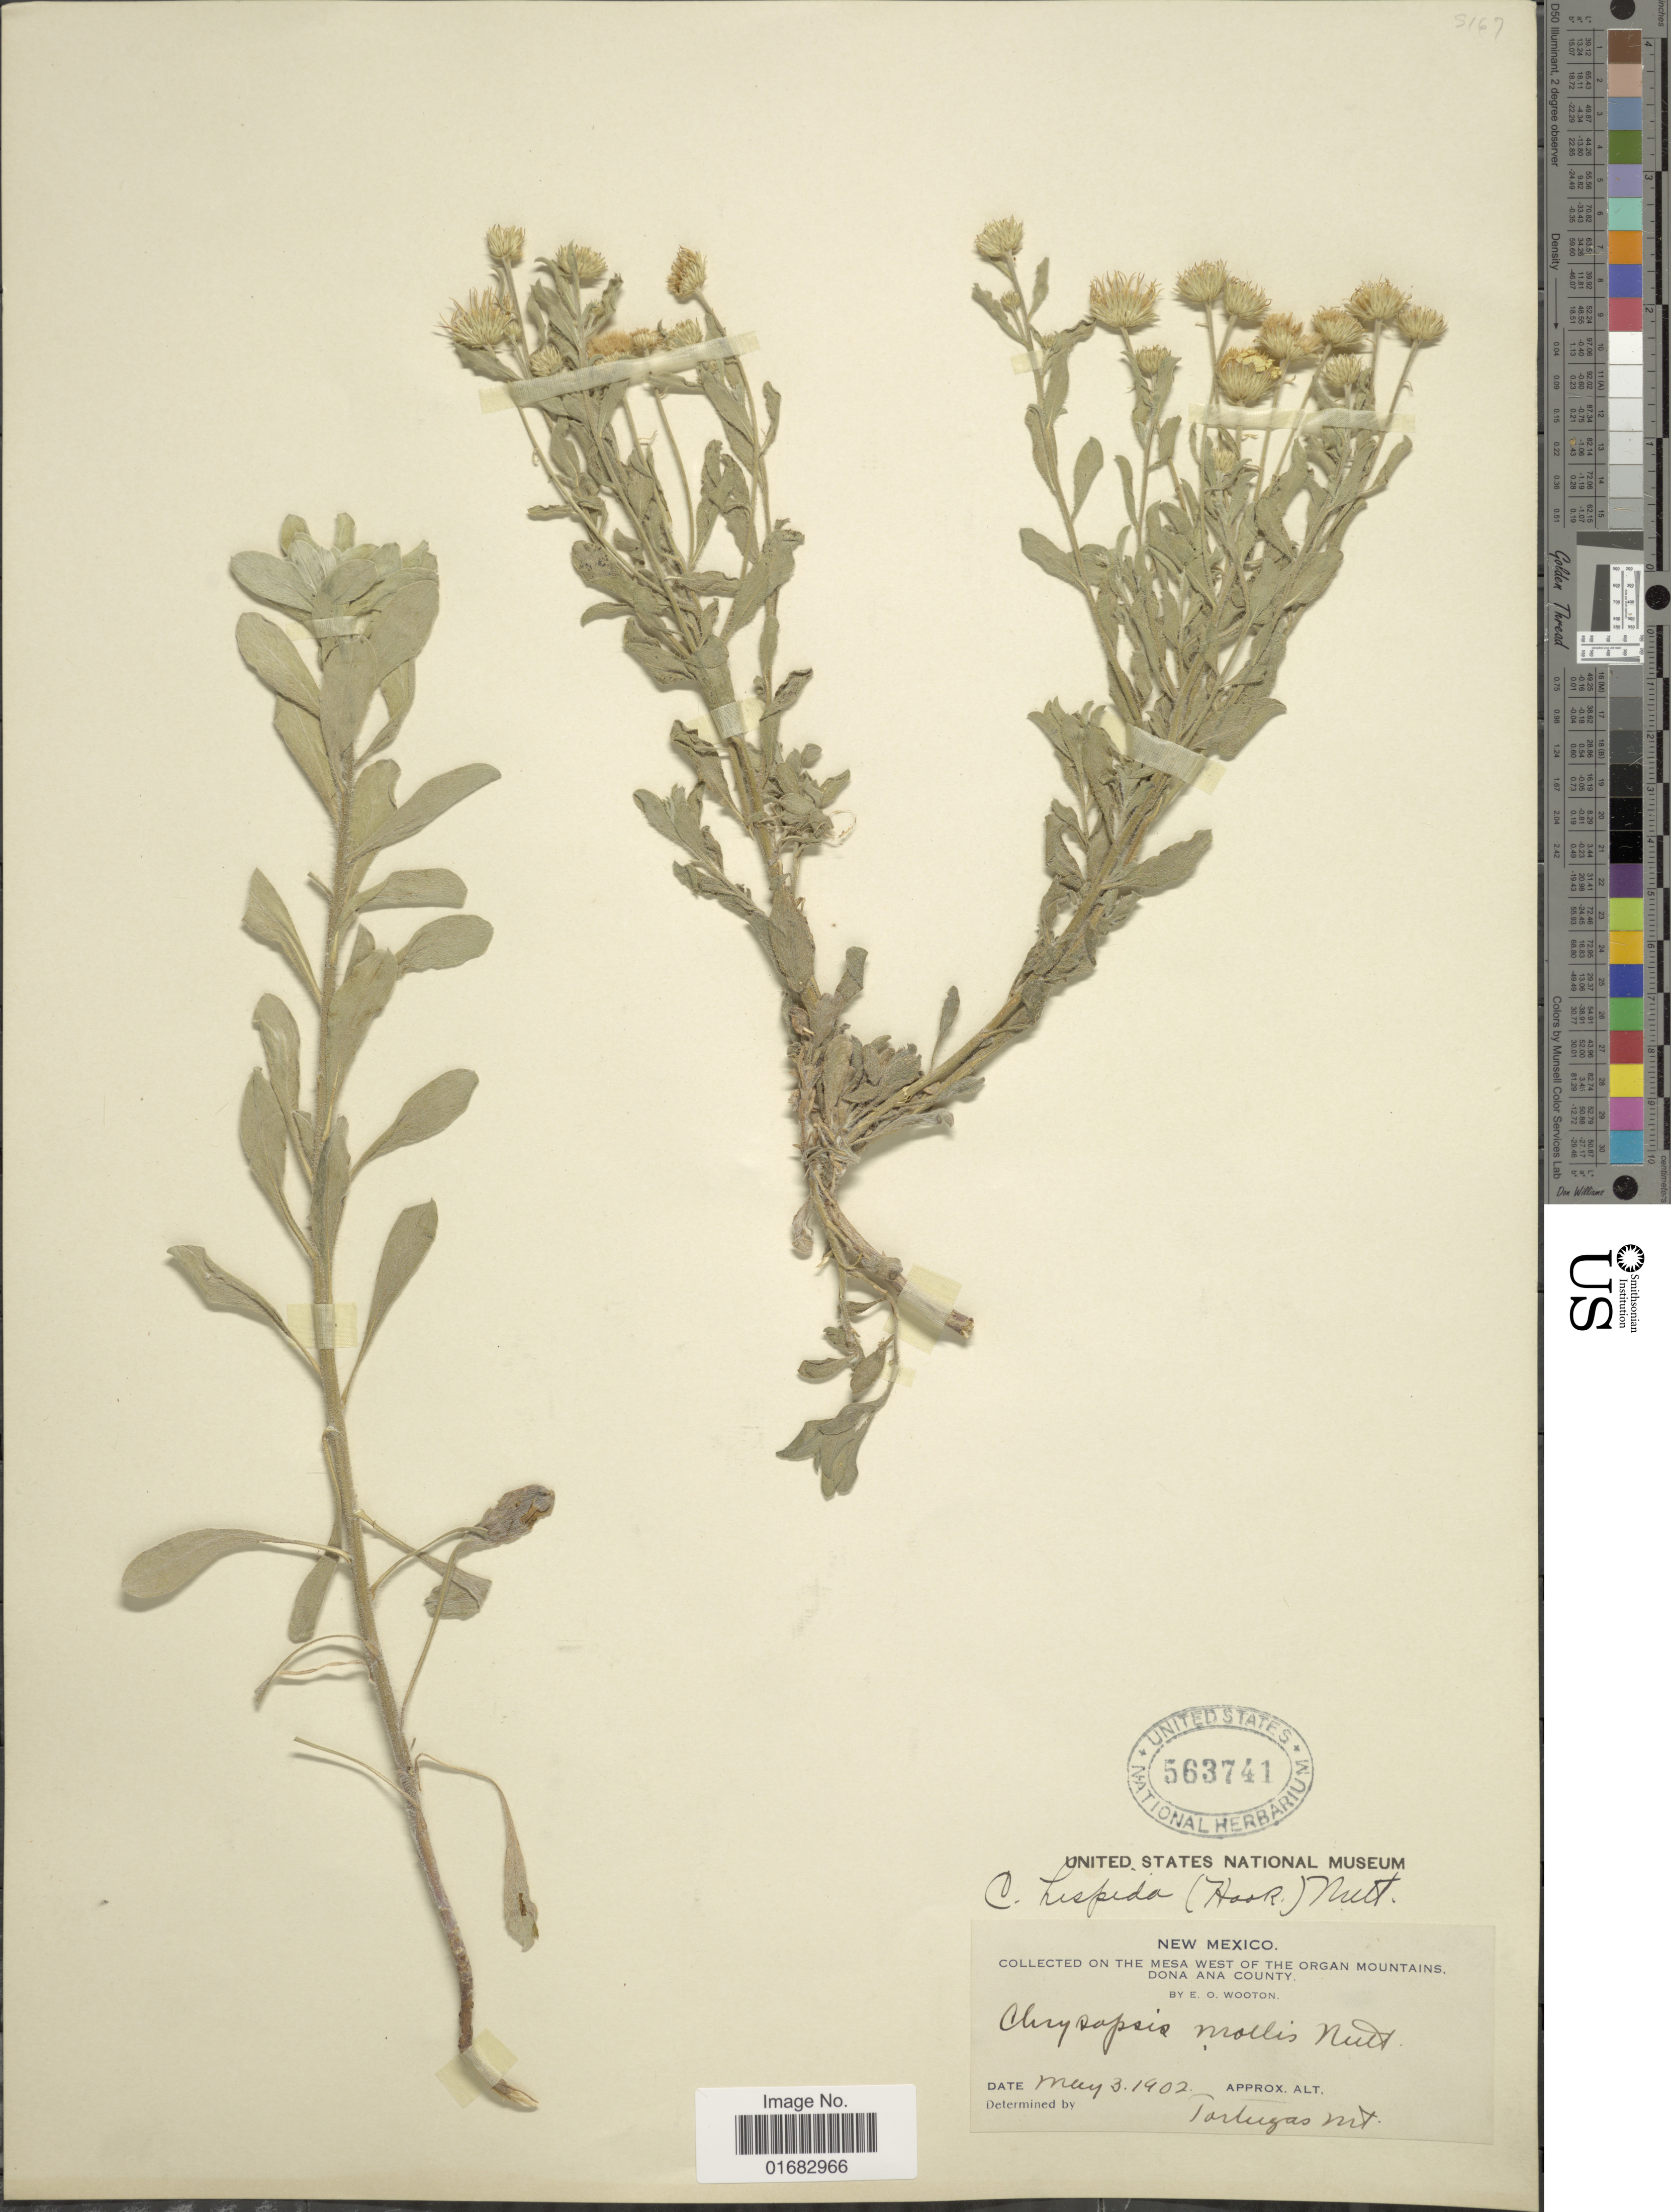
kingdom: Plantae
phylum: Tracheophyta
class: Magnoliopsida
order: Asterales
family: Asteraceae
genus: Heterotheca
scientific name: Heterotheca villosa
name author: (Pursh) Shinners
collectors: E. O. Wooton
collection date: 1902-05-03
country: United States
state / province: New Mexico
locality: On the Mesa West of the Organ Mountains, Dona Ana County, Tortugas Mt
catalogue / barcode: US 563741